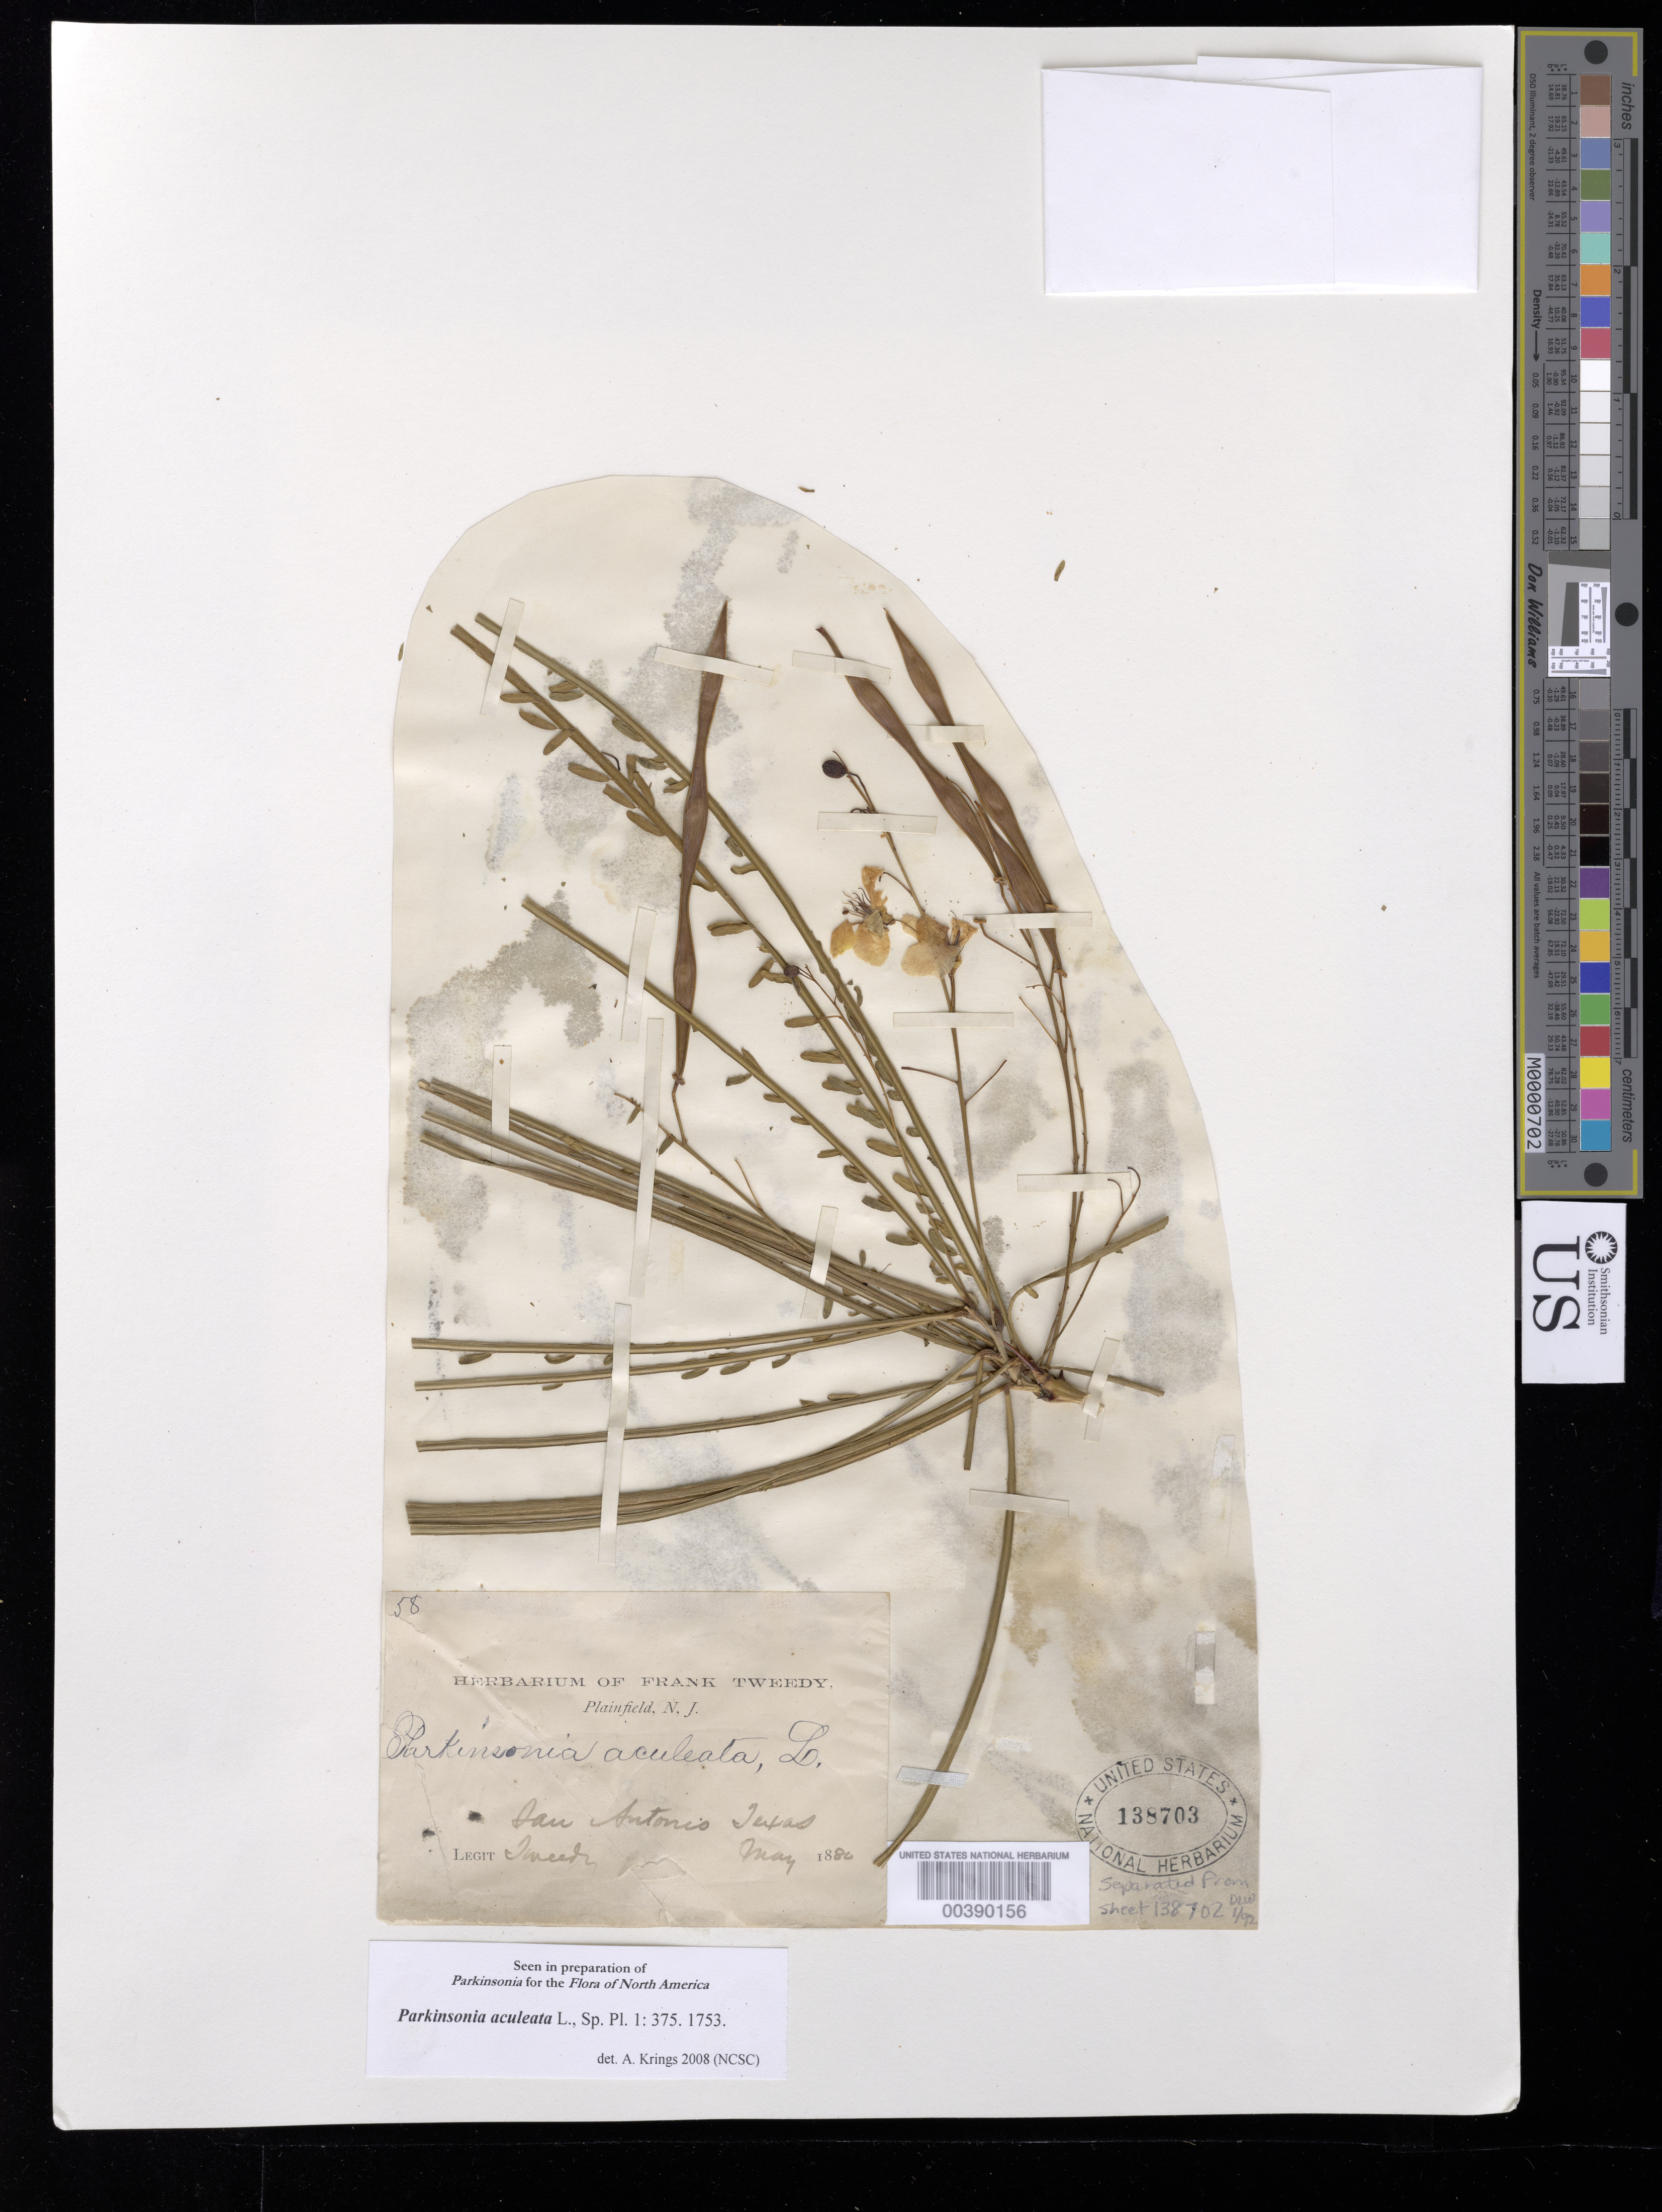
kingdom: Plantae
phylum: Tracheophyta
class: Magnoliopsida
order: Fabales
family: Fabaceae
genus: Parkinsonia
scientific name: Parkinsonia aculeata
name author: L.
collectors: F. Tweedy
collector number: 58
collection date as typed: May 1880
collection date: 1880-05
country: United States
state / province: Texas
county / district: Bexar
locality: San antonio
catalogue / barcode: US 138703